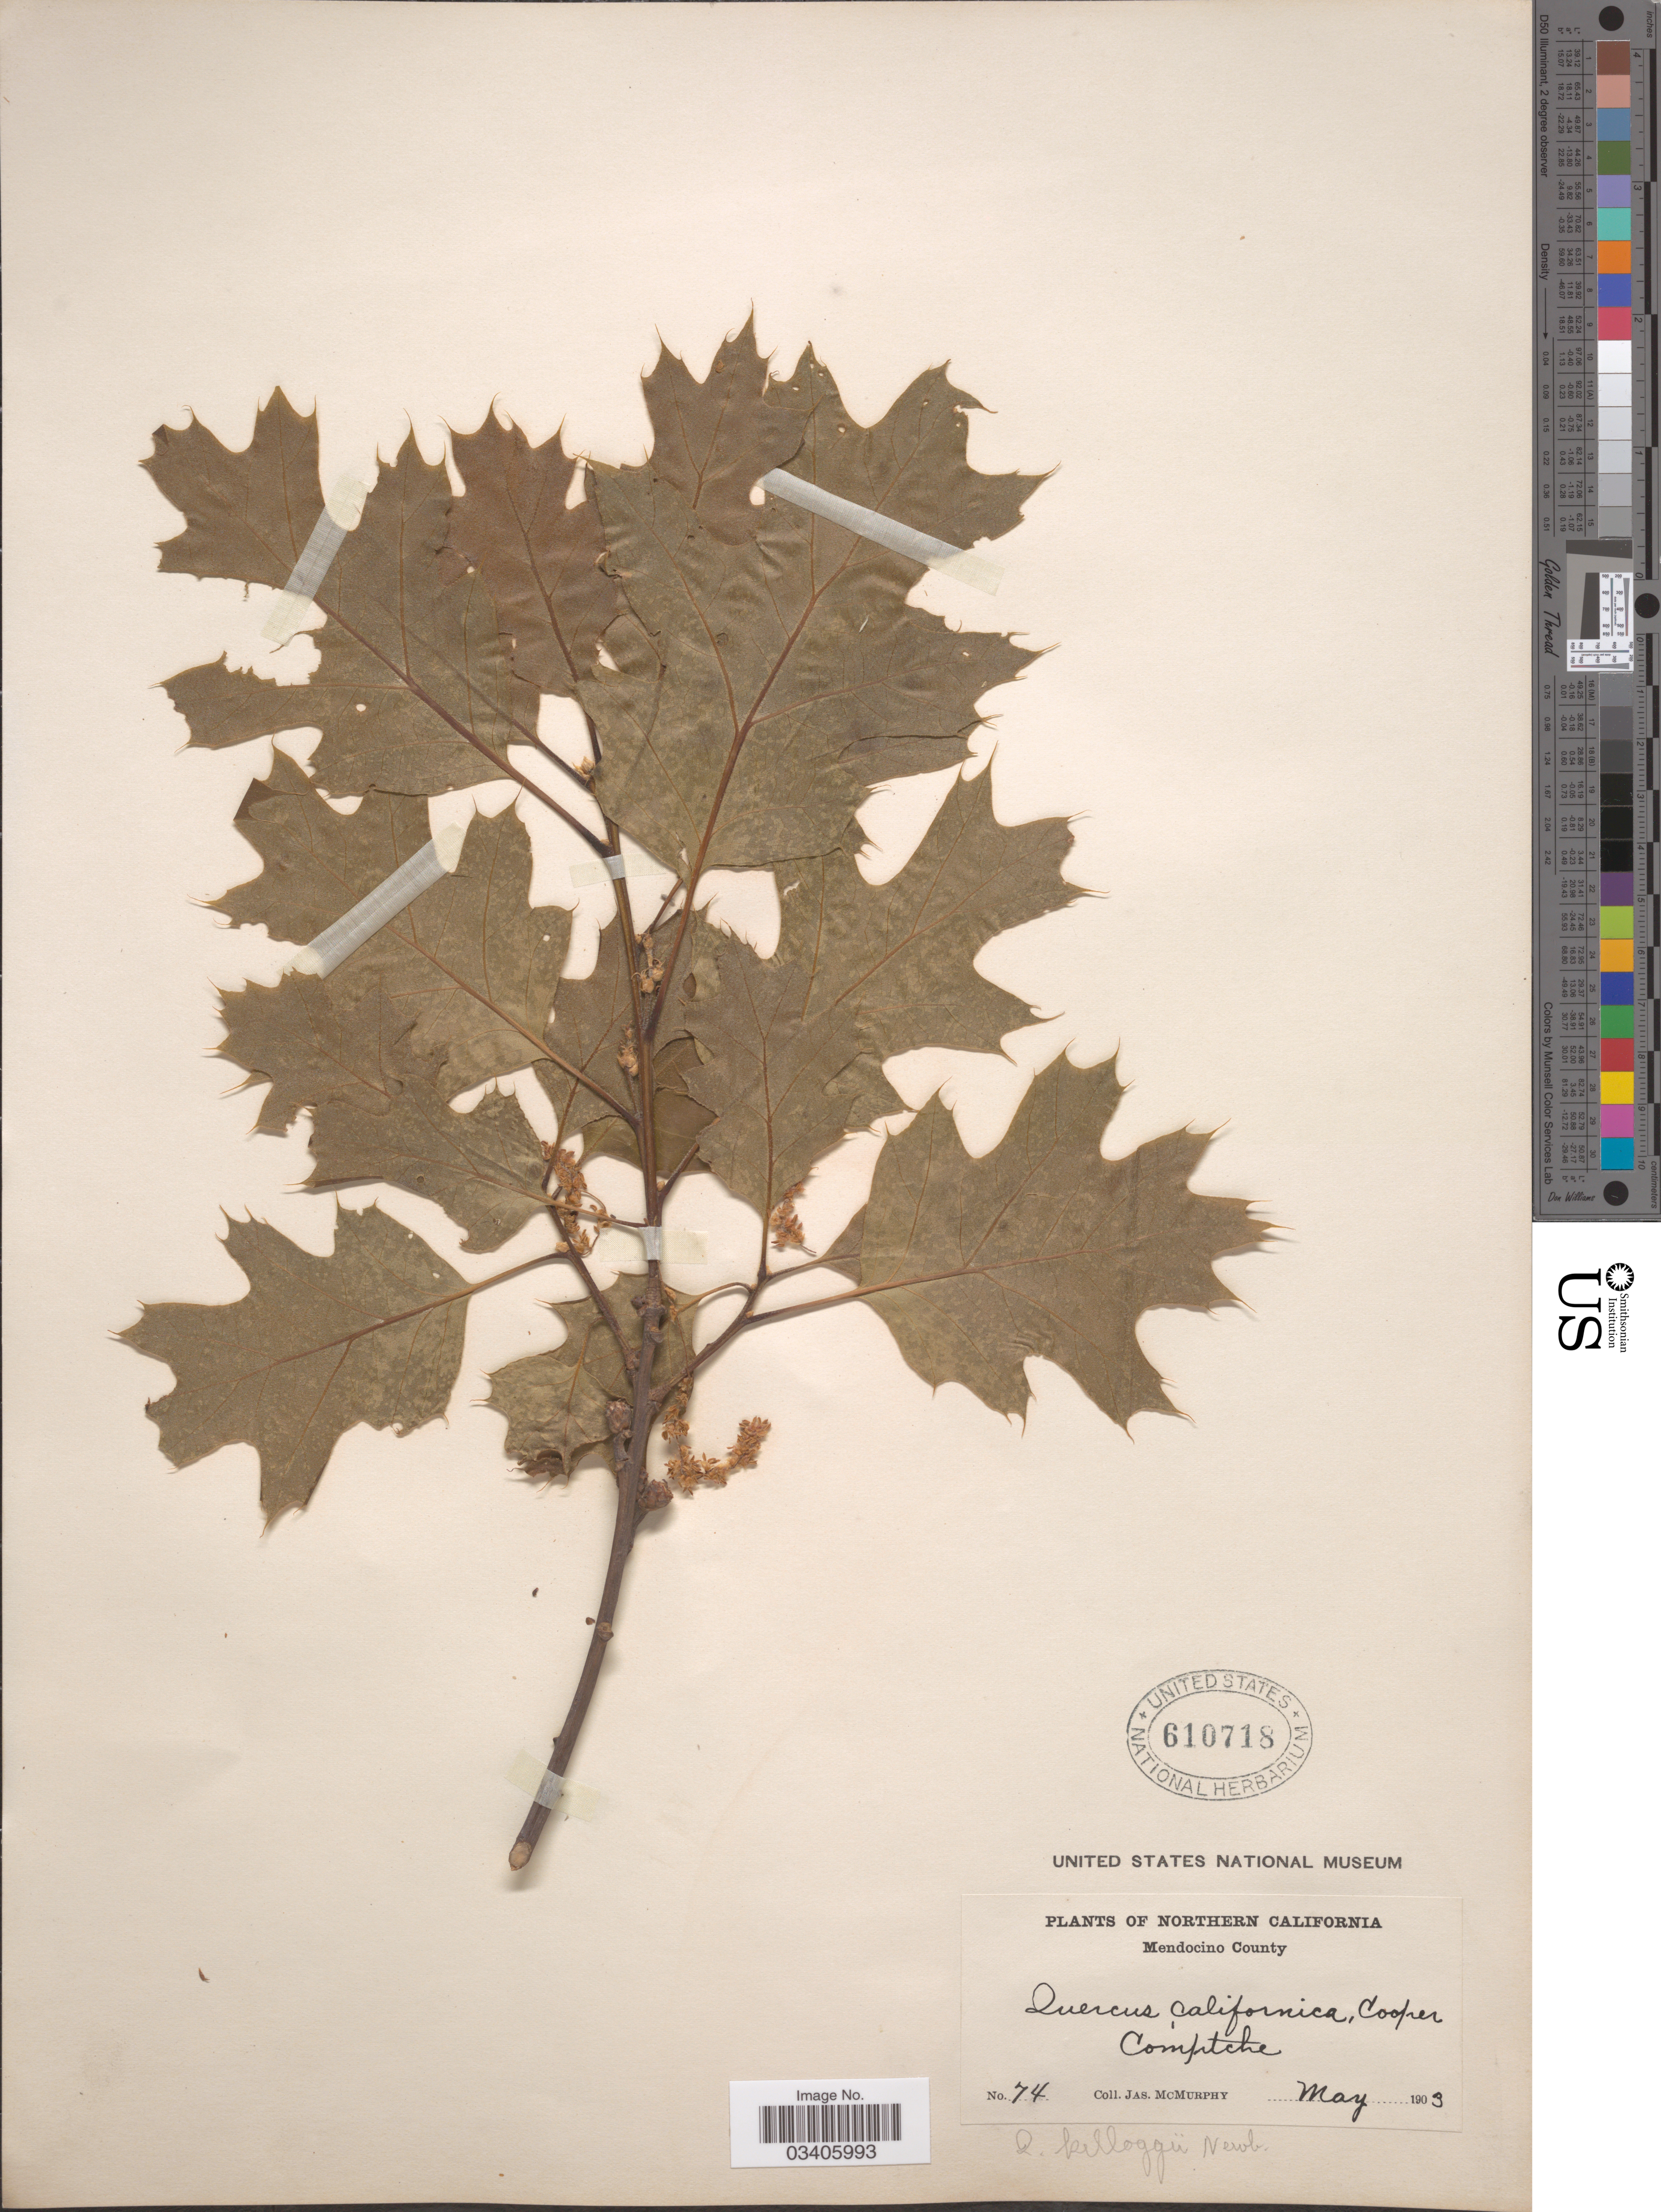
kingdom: Plantae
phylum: Tracheophyta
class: Magnoliopsida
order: Fagales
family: Fagaceae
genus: Quercus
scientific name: Quercus kelloggii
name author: Newb.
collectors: J. McMurphy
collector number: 74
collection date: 1903-05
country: United States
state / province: California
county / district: Mendocino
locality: Northern California. Mendocino County. Comptche.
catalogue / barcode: US 610718